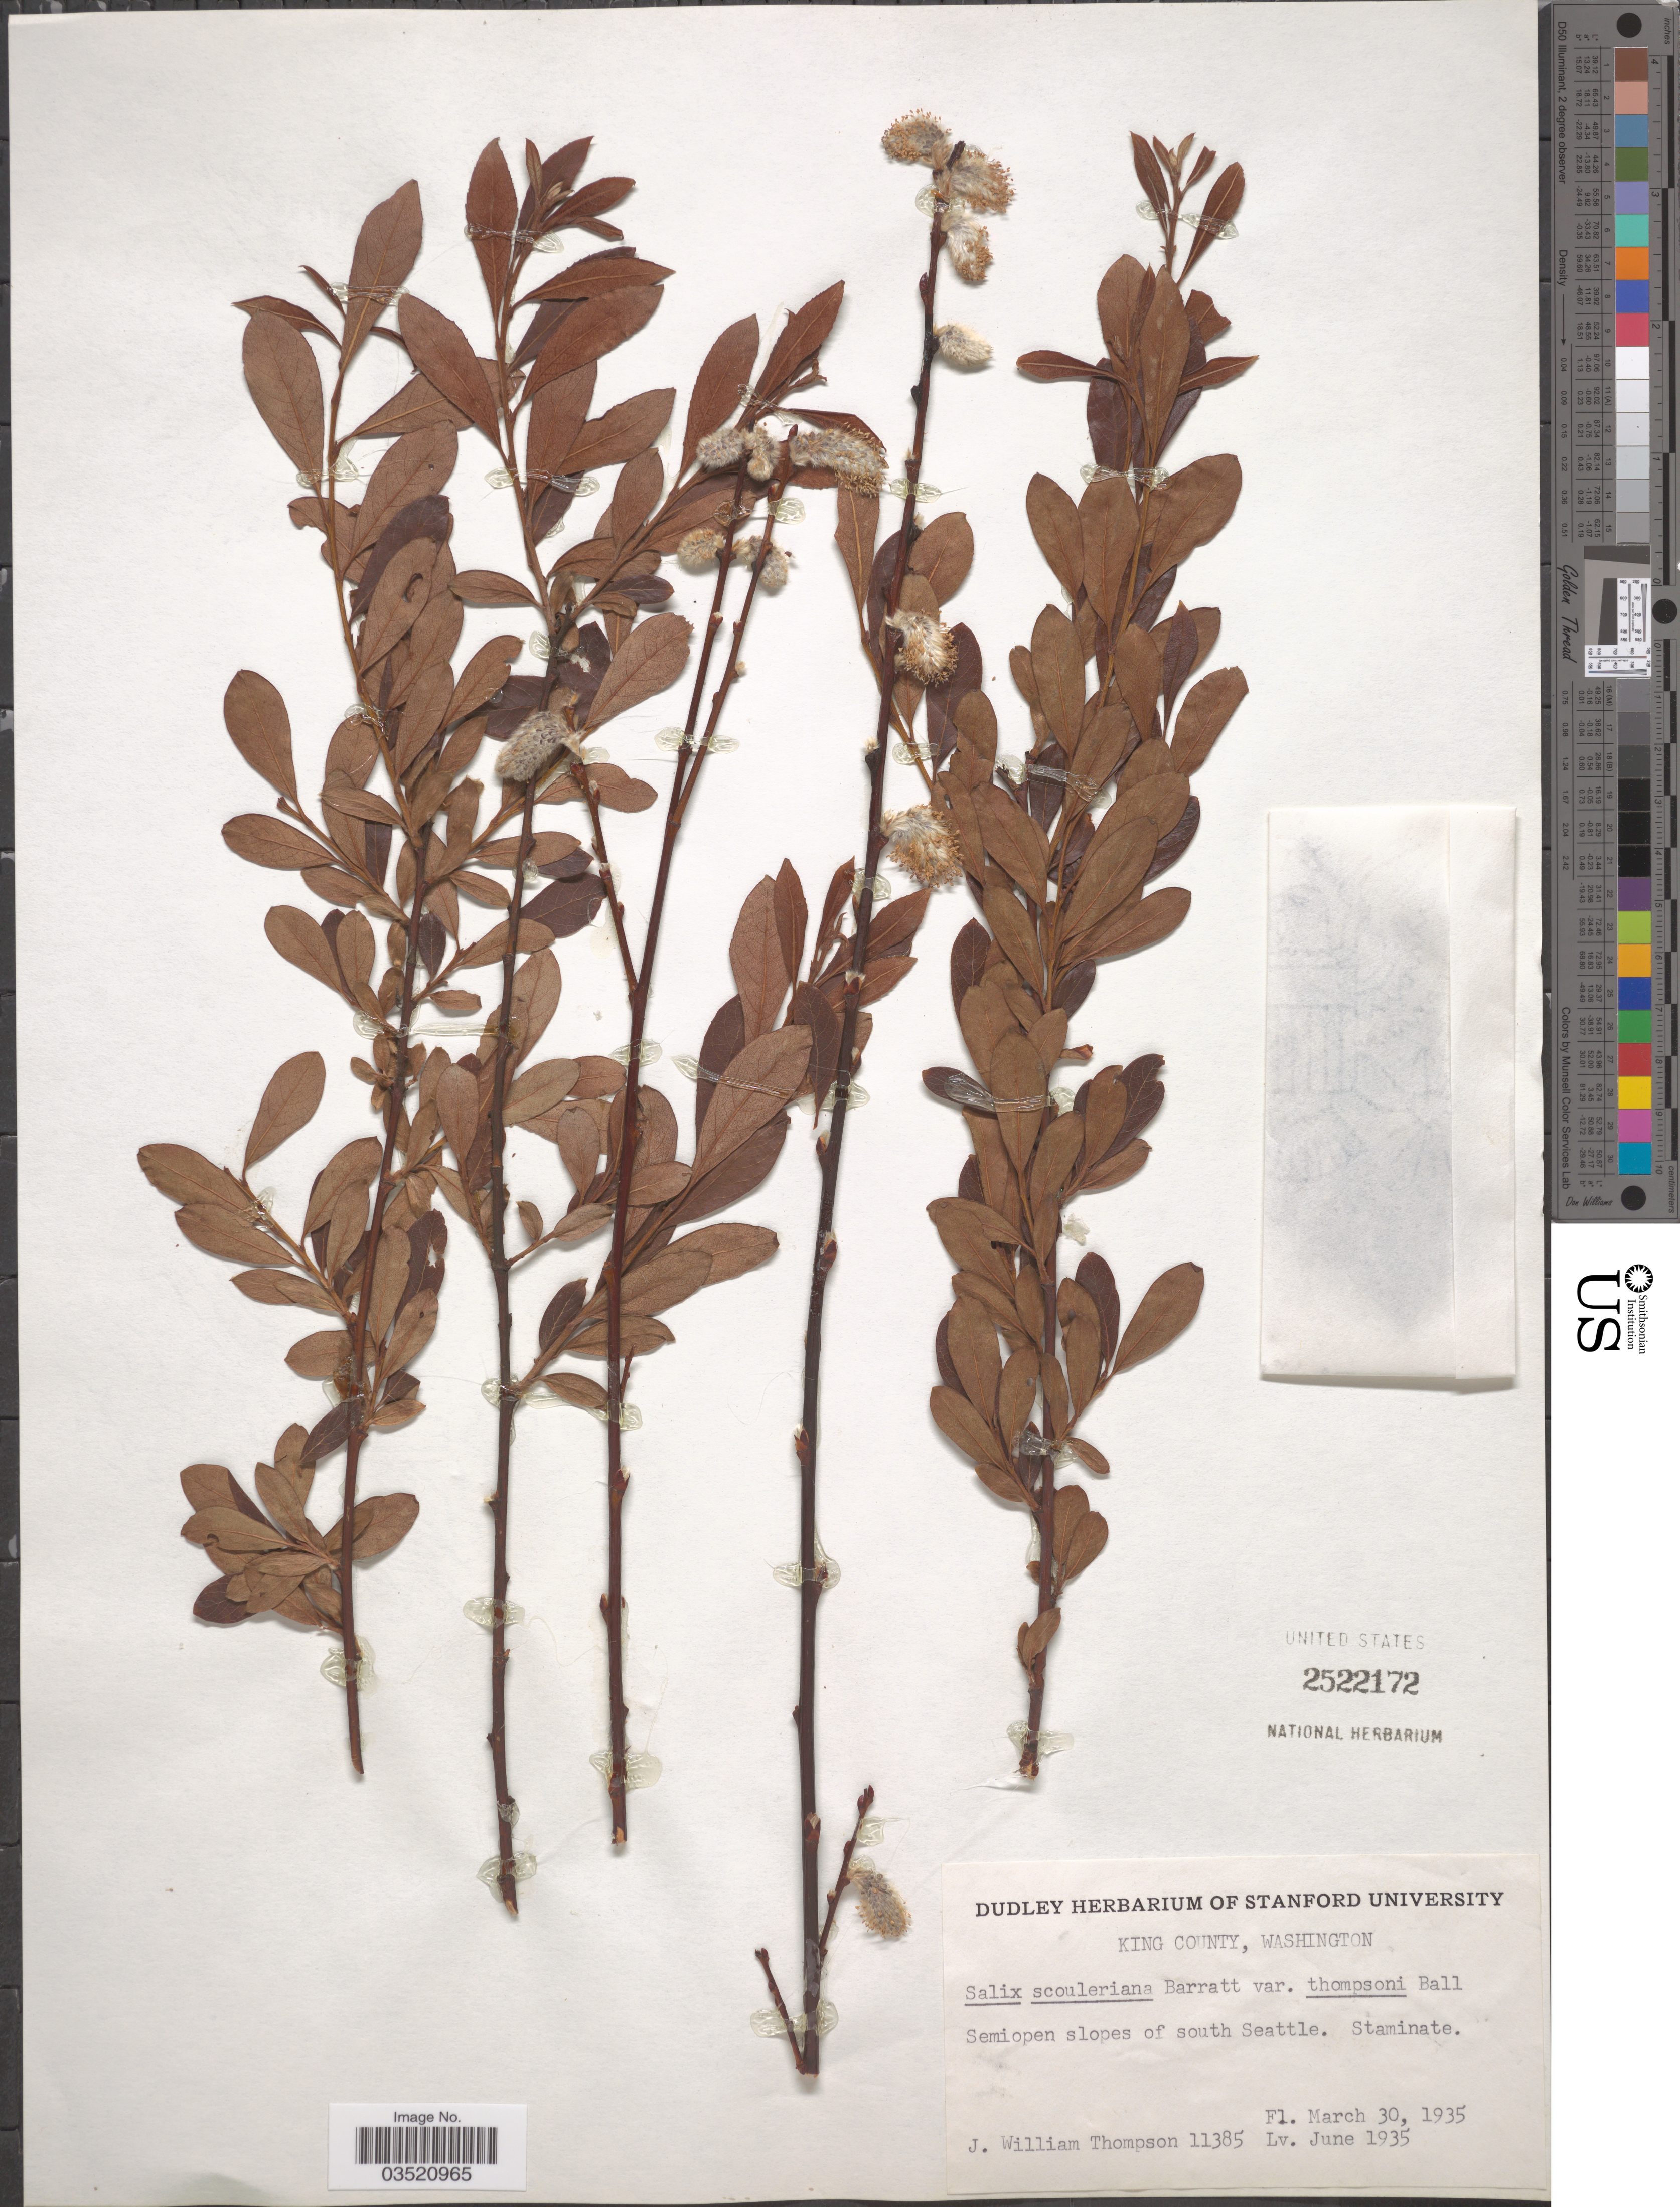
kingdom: Plantae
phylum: Tracheophyta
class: Magnoliopsida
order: Malpighiales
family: Salicaceae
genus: Salix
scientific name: Salix scouleriana var. thompsonii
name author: C.R. Ball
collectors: J. W. Thompson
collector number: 11385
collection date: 1935-03-30/1935-06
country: United States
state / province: Washington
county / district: King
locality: King County. Semiopen slopes of south Seattle.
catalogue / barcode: US 2522172